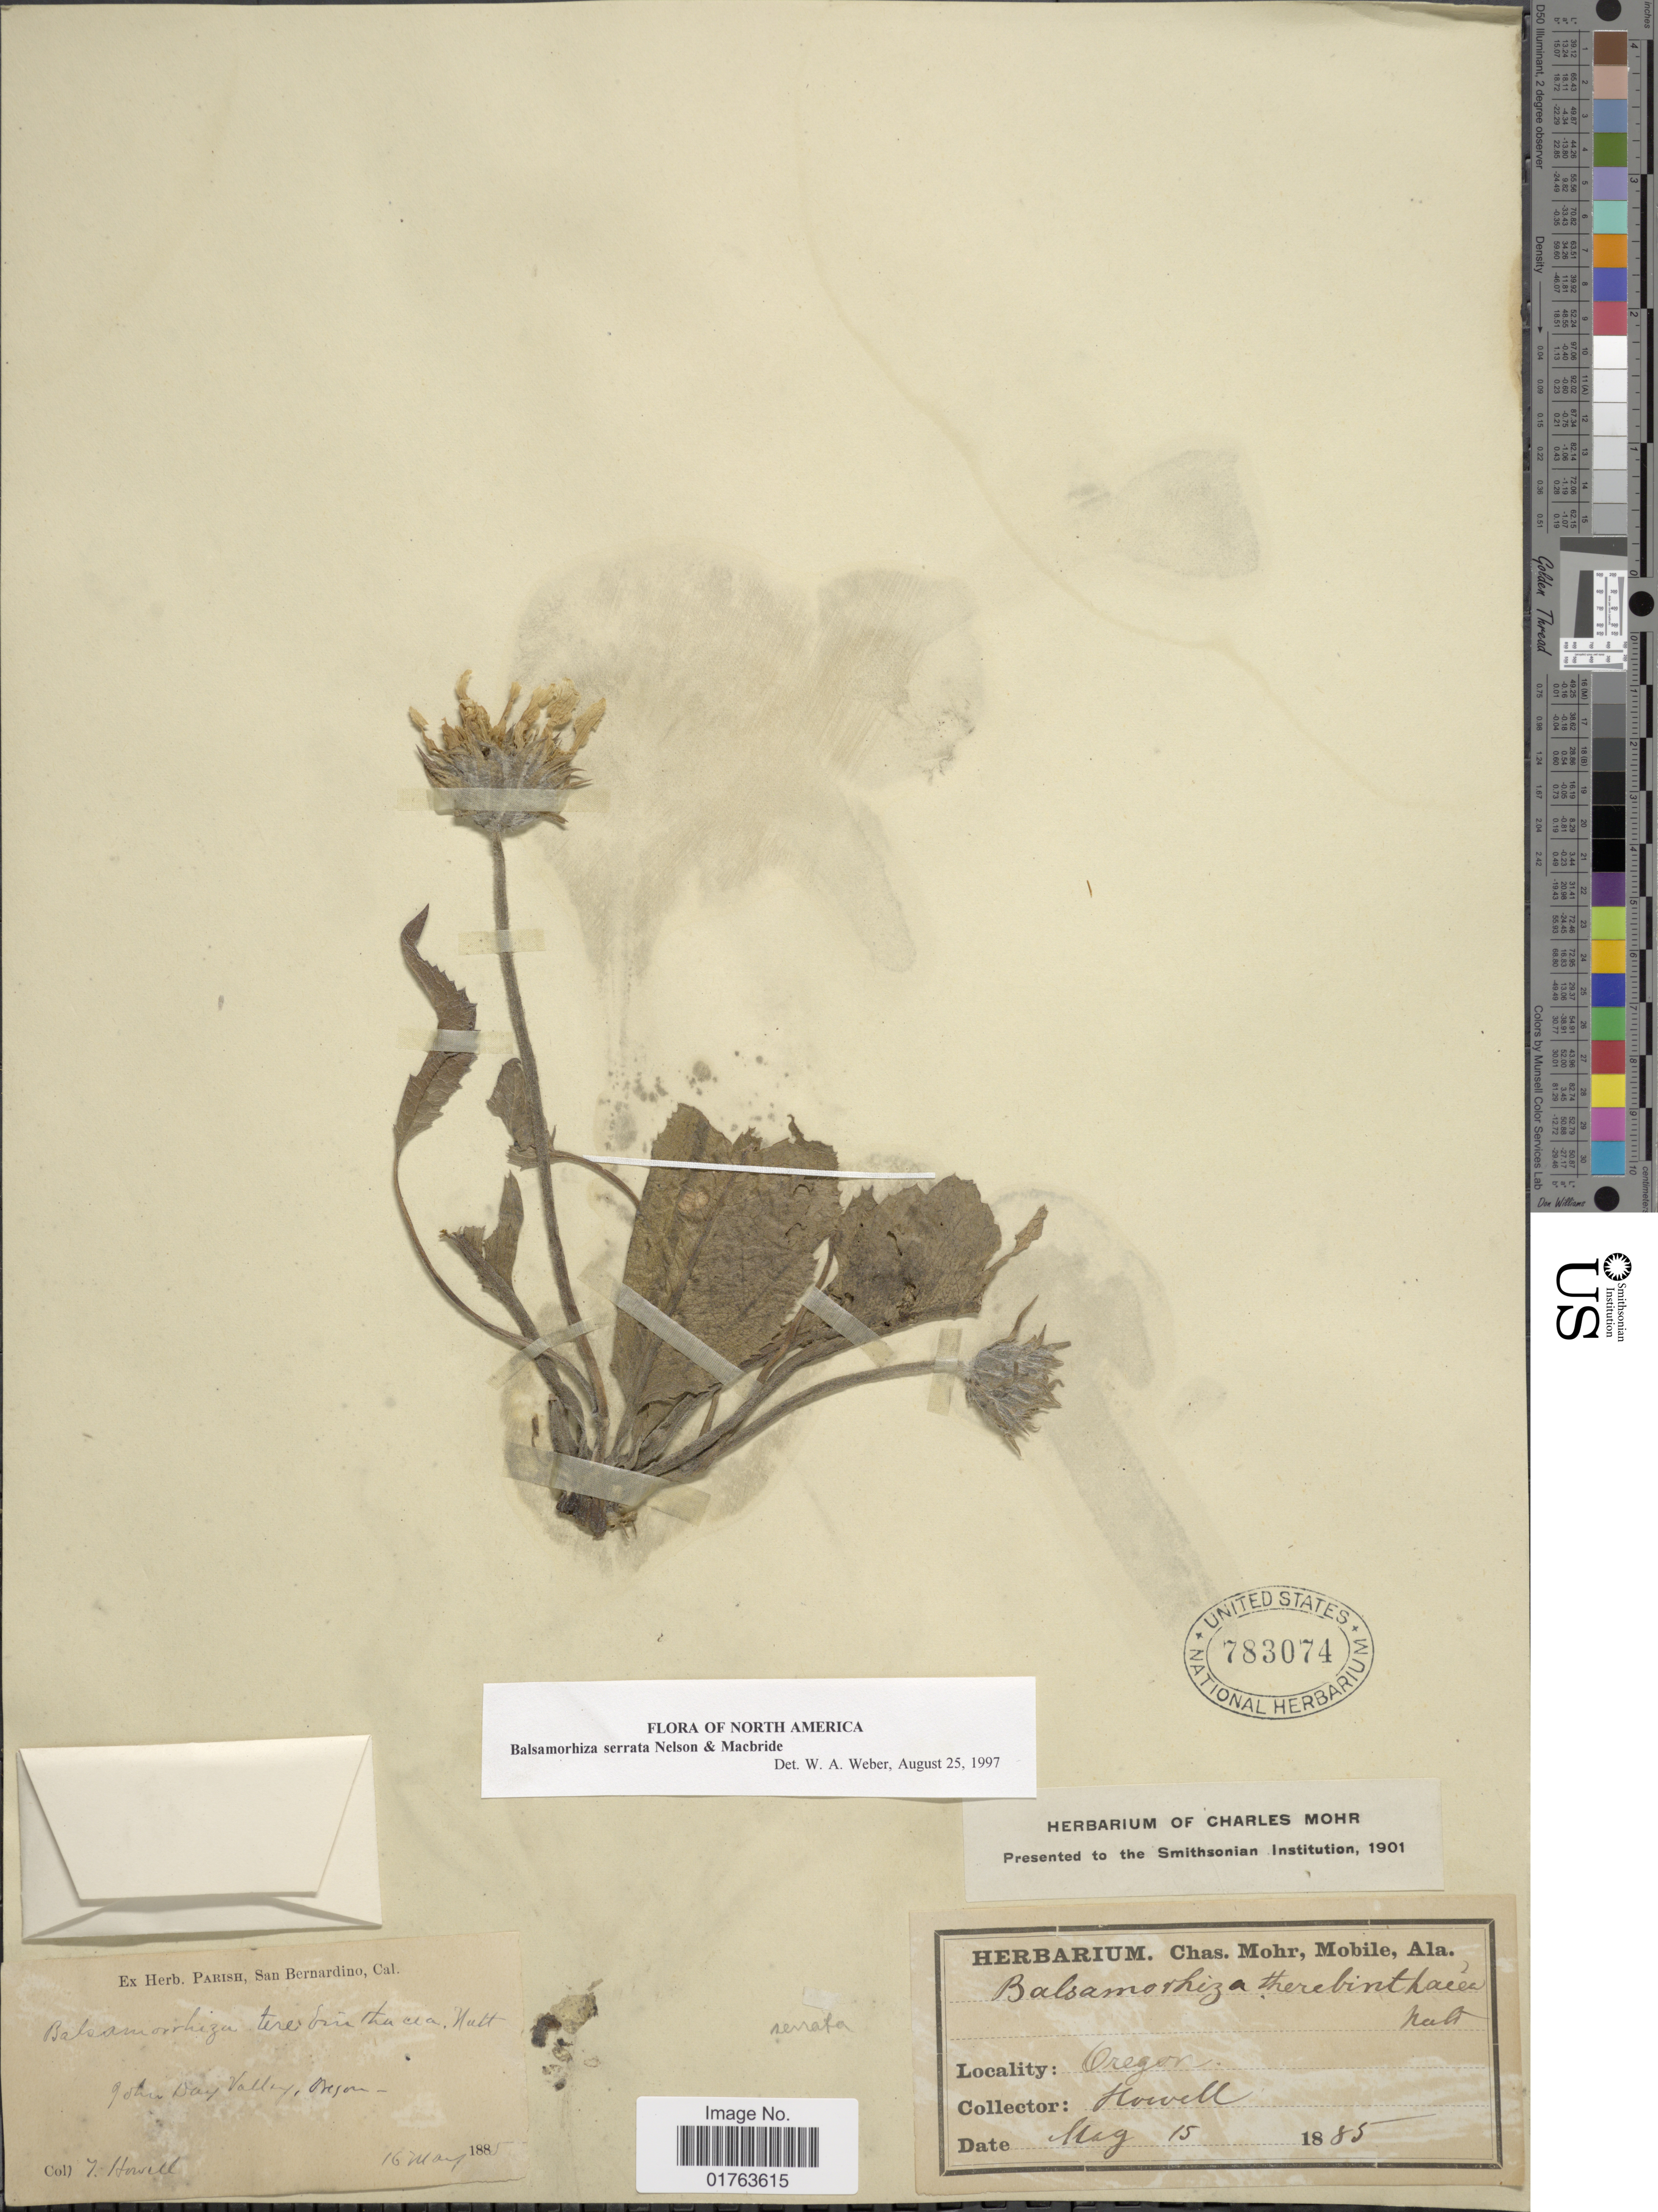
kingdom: Plantae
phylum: Tracheophyta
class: Magnoliopsida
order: Asterales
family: Asteraceae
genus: Balsamorhiza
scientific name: Balsamorhiza serrata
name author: A. Nelson & J.F. Macbr.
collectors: T. Howell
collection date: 1885-05-15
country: United States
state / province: Oregon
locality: John Day Valley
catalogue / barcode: US 783074